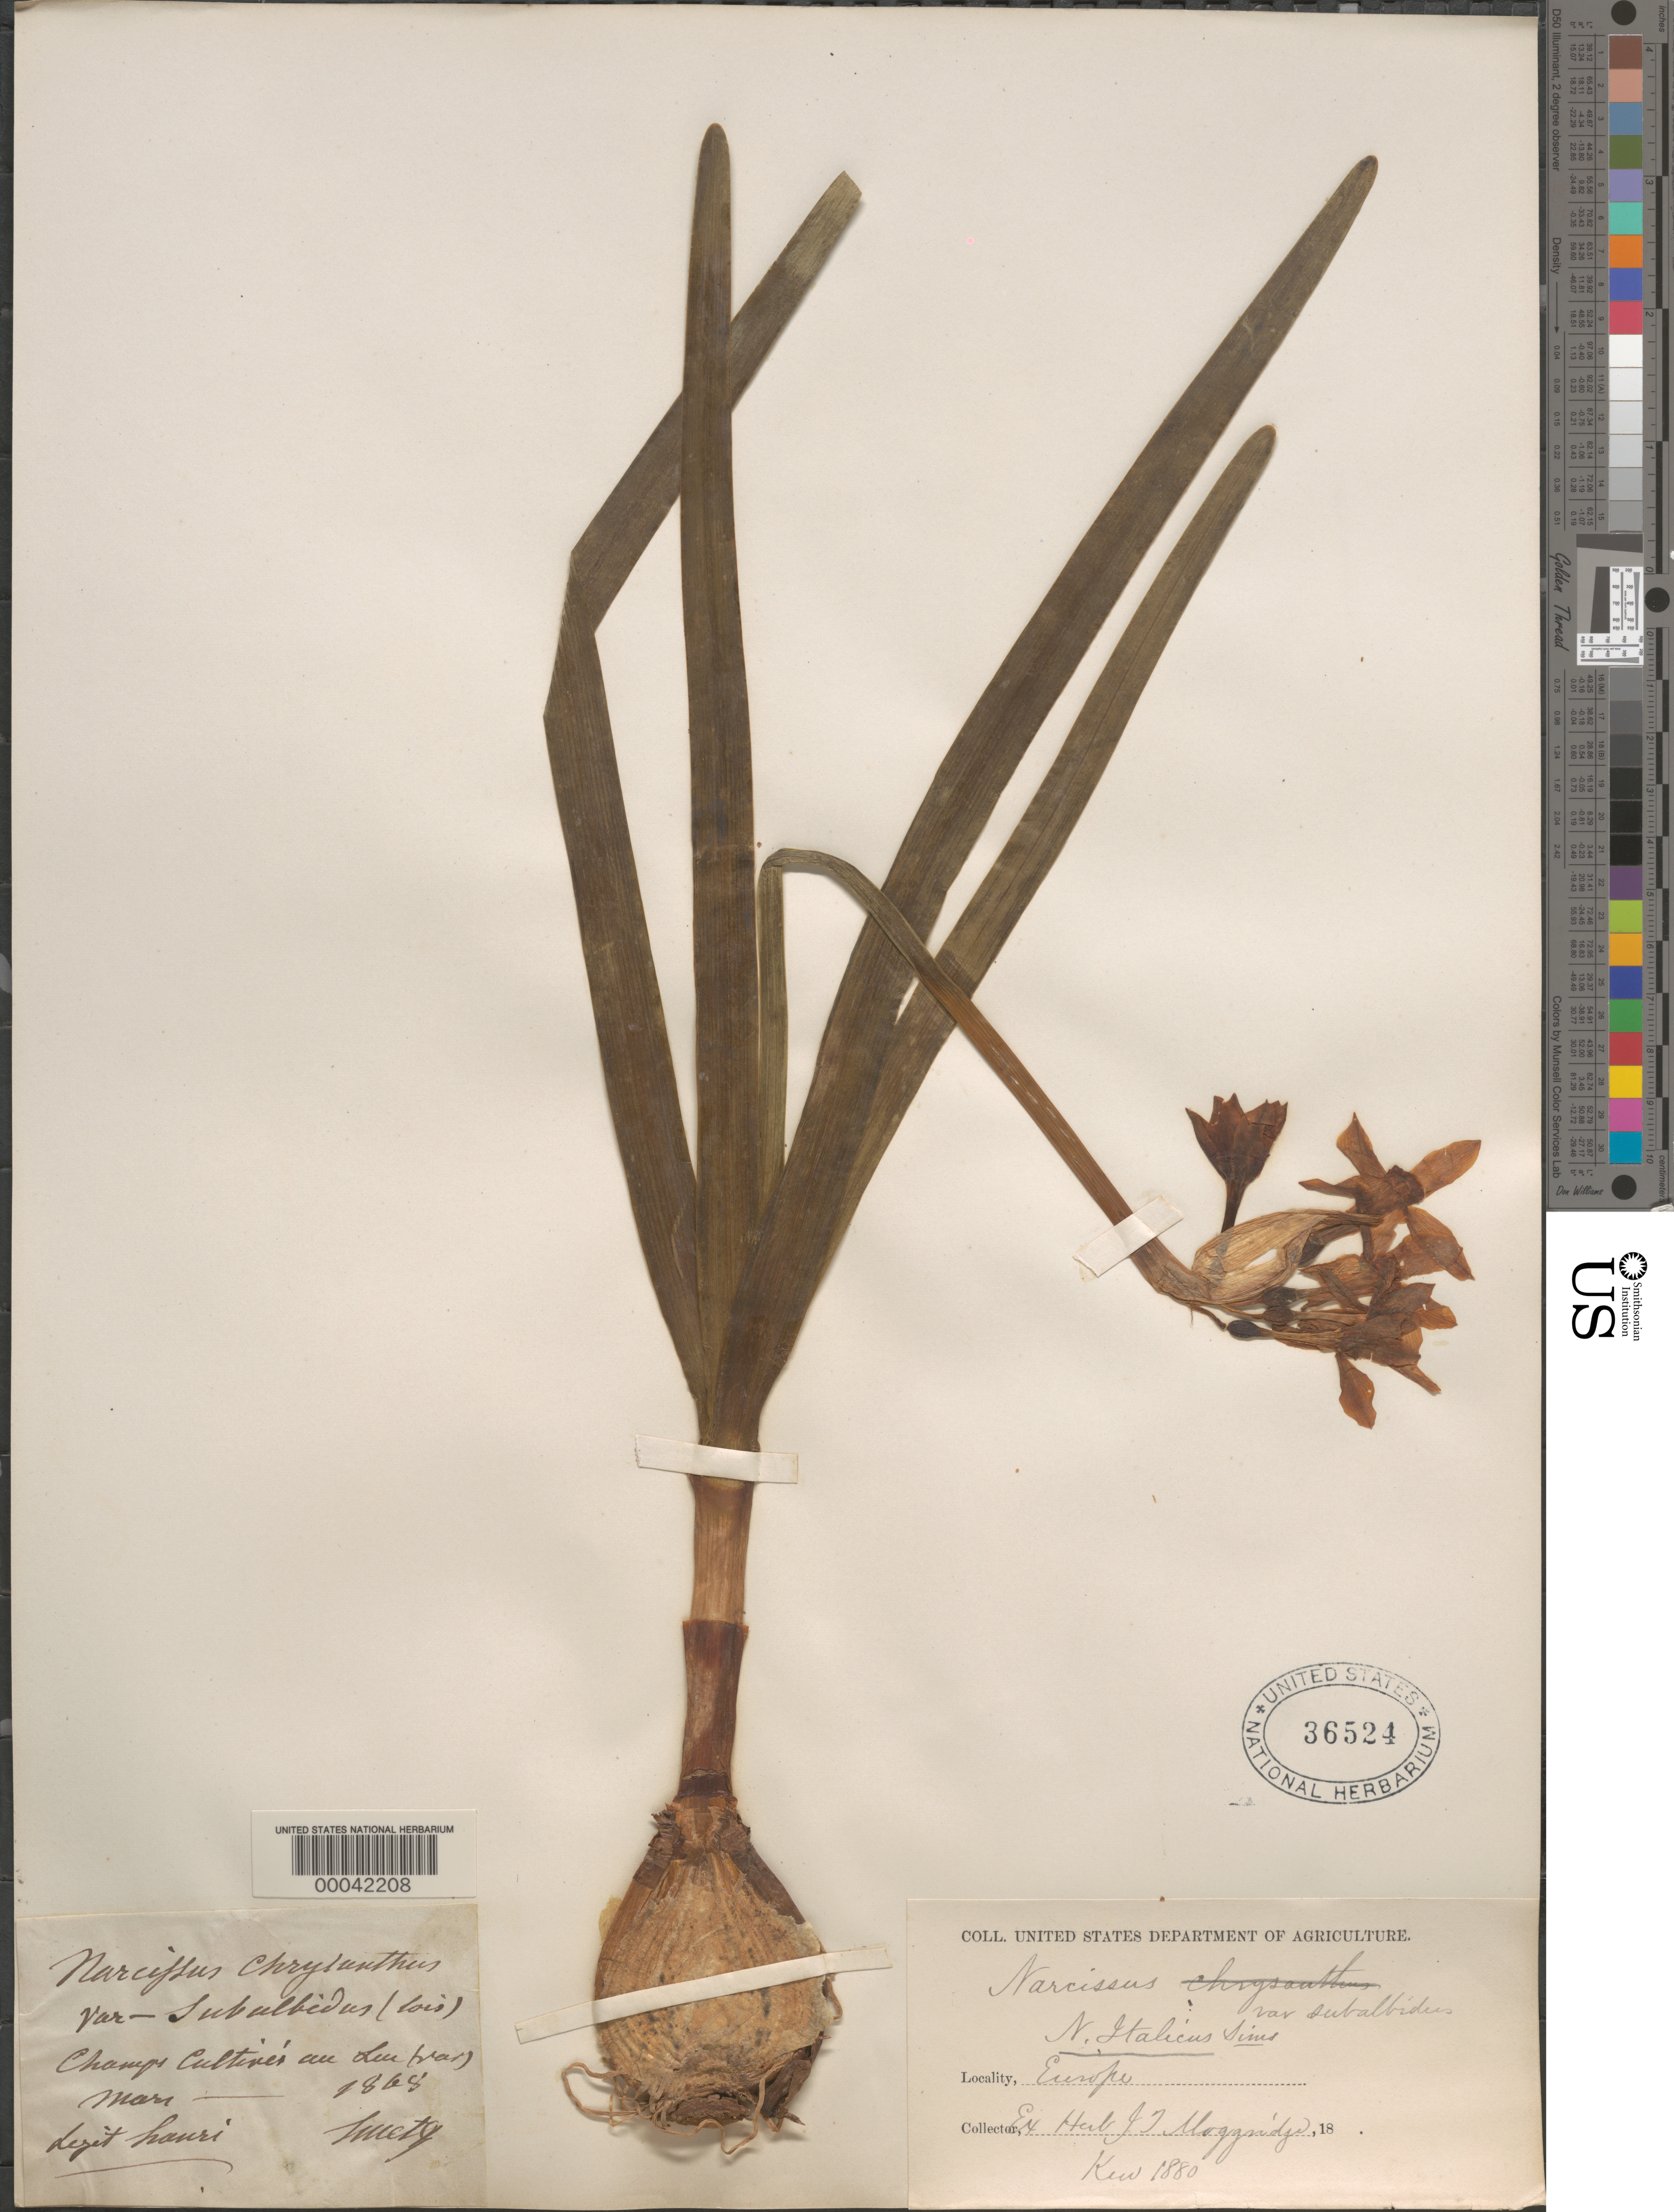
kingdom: Plantae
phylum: Tracheophyta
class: Liliopsida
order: Asparagales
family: Amaryllidaceae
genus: Narcissus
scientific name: Narcissus italicus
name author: Ker Gawl.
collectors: ex herb. J.T. Moggridge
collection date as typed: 1868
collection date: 1868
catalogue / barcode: US 36524